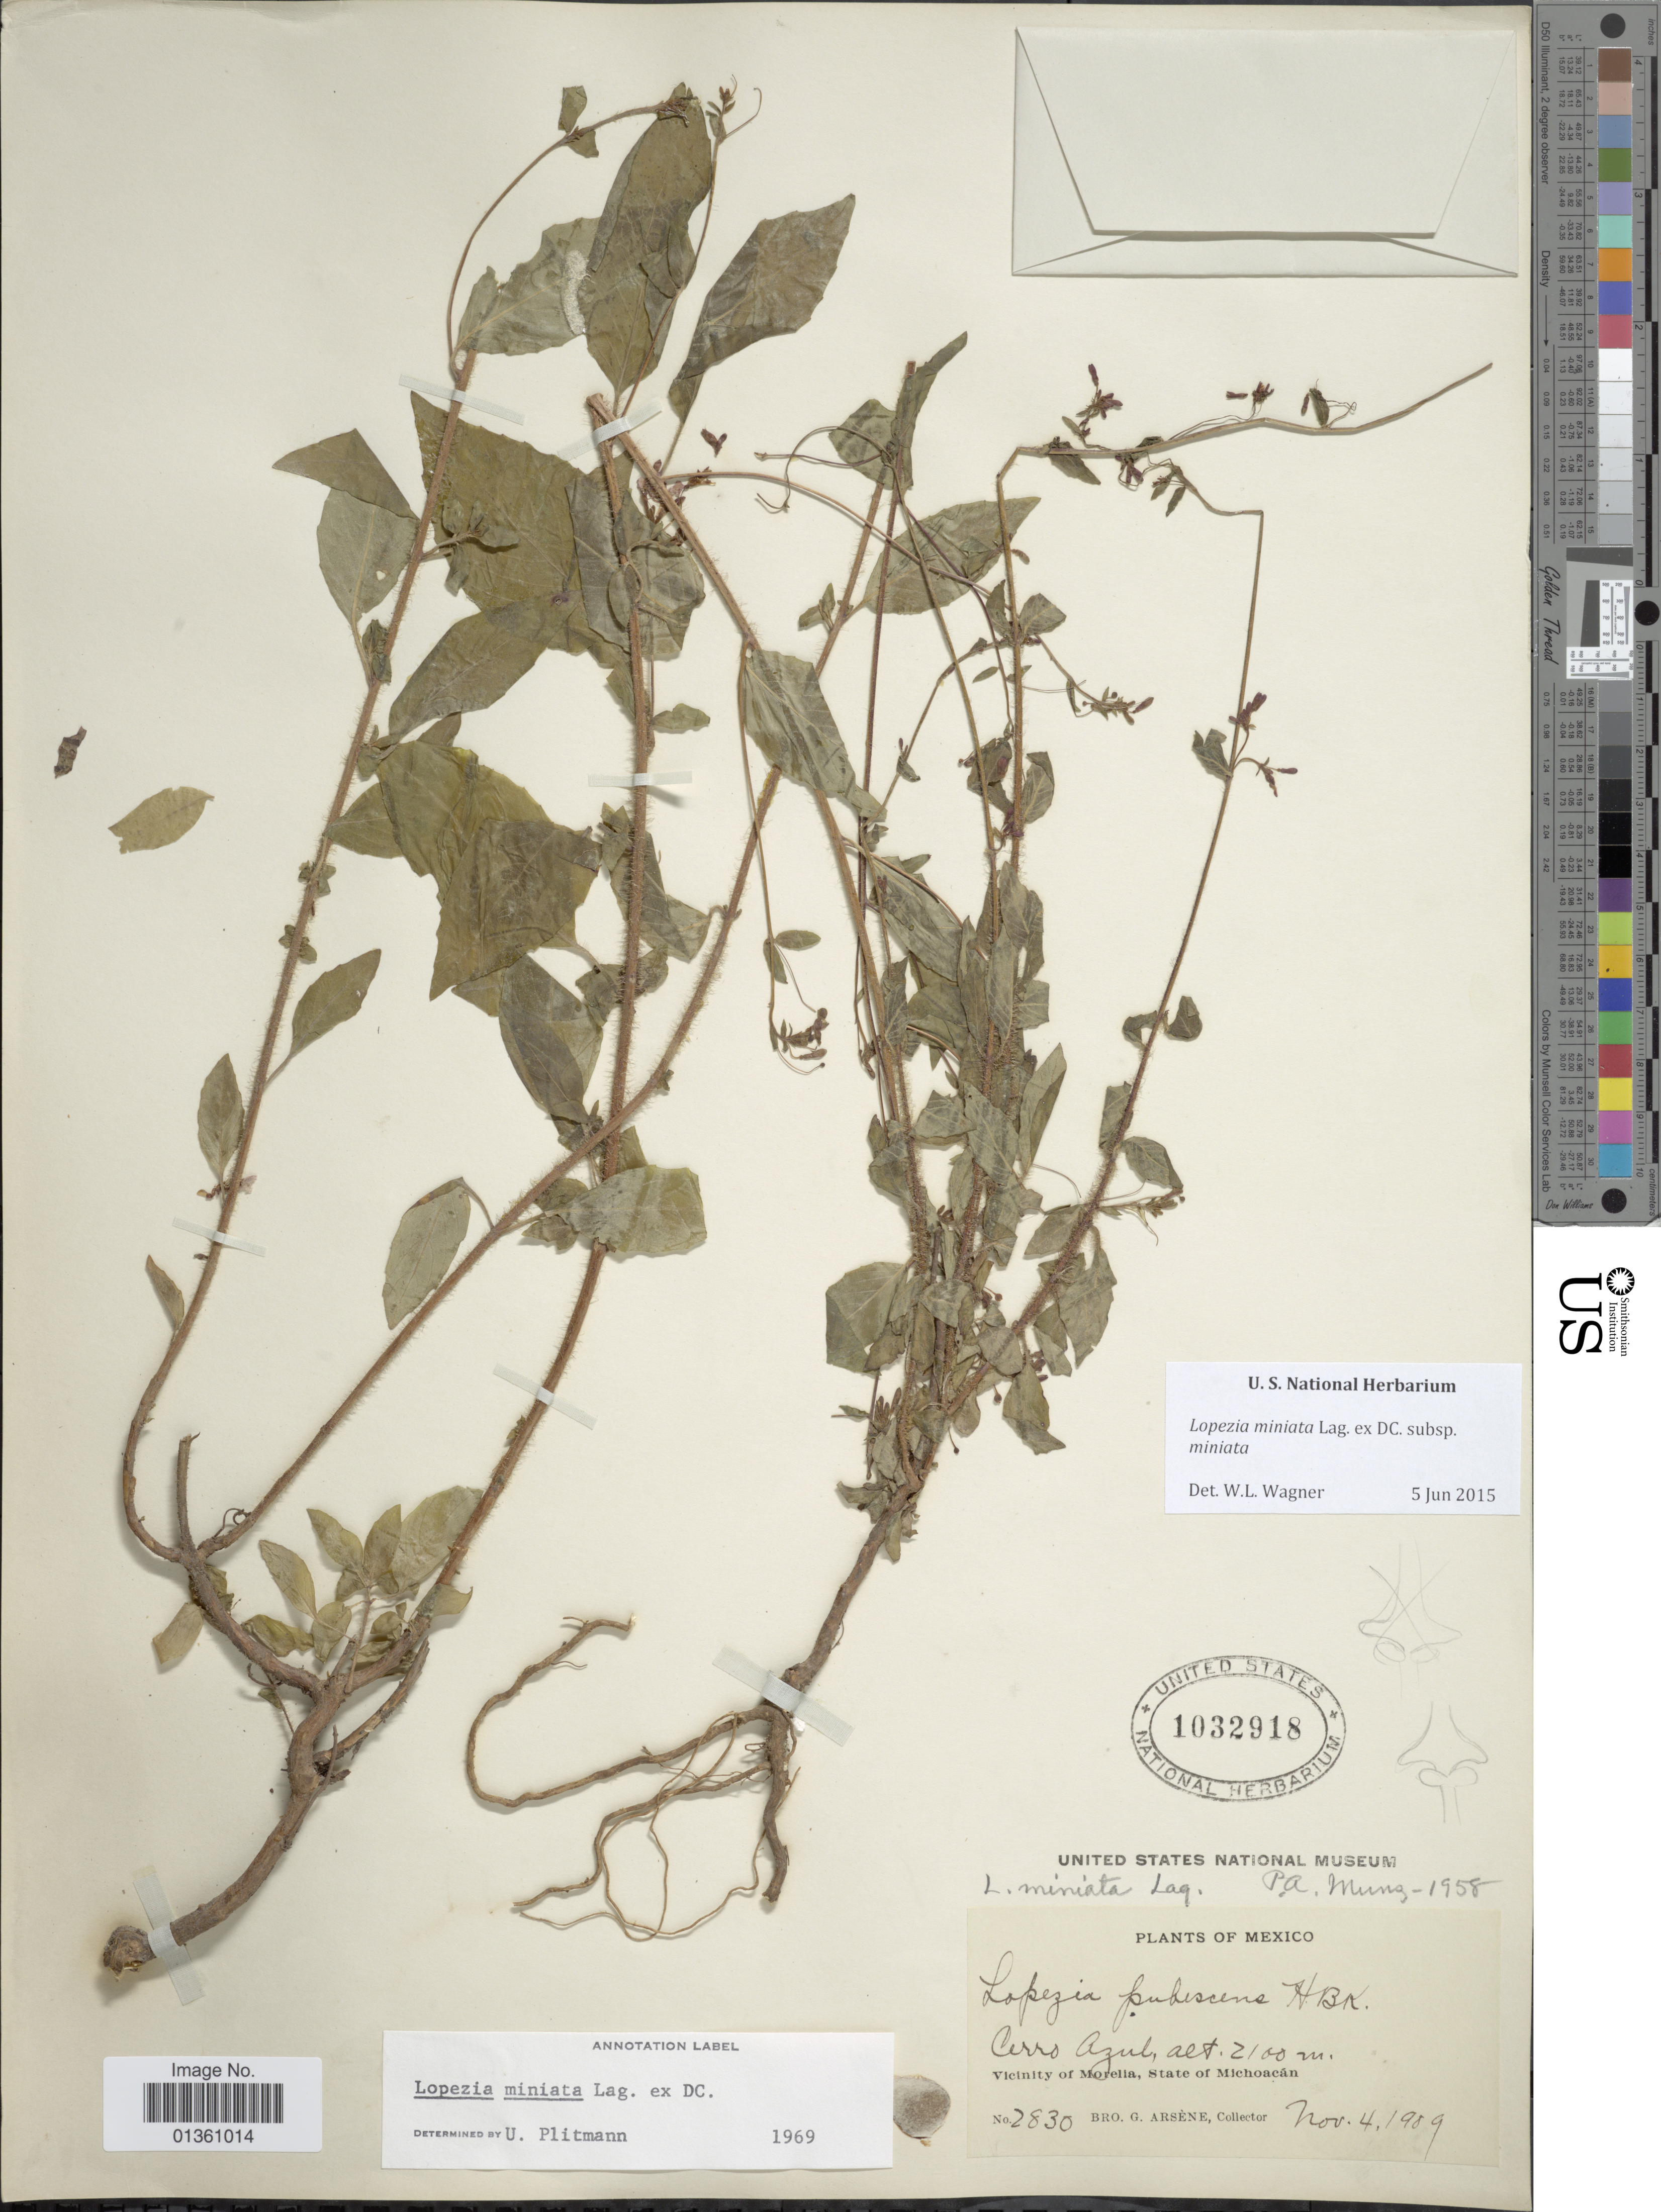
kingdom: Plantae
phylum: Tracheophyta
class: Magnoliopsida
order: Myrtales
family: Onagraceae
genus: Lopezia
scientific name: Lopezia miniata subsp. miniata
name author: Lag. ex DC.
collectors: Bro. G. Arsène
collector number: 2830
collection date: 1909-11-04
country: Mexico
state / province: Michoacán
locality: Cerro Azul. Vicinity of Morelia.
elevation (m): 2100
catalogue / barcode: US 1032918